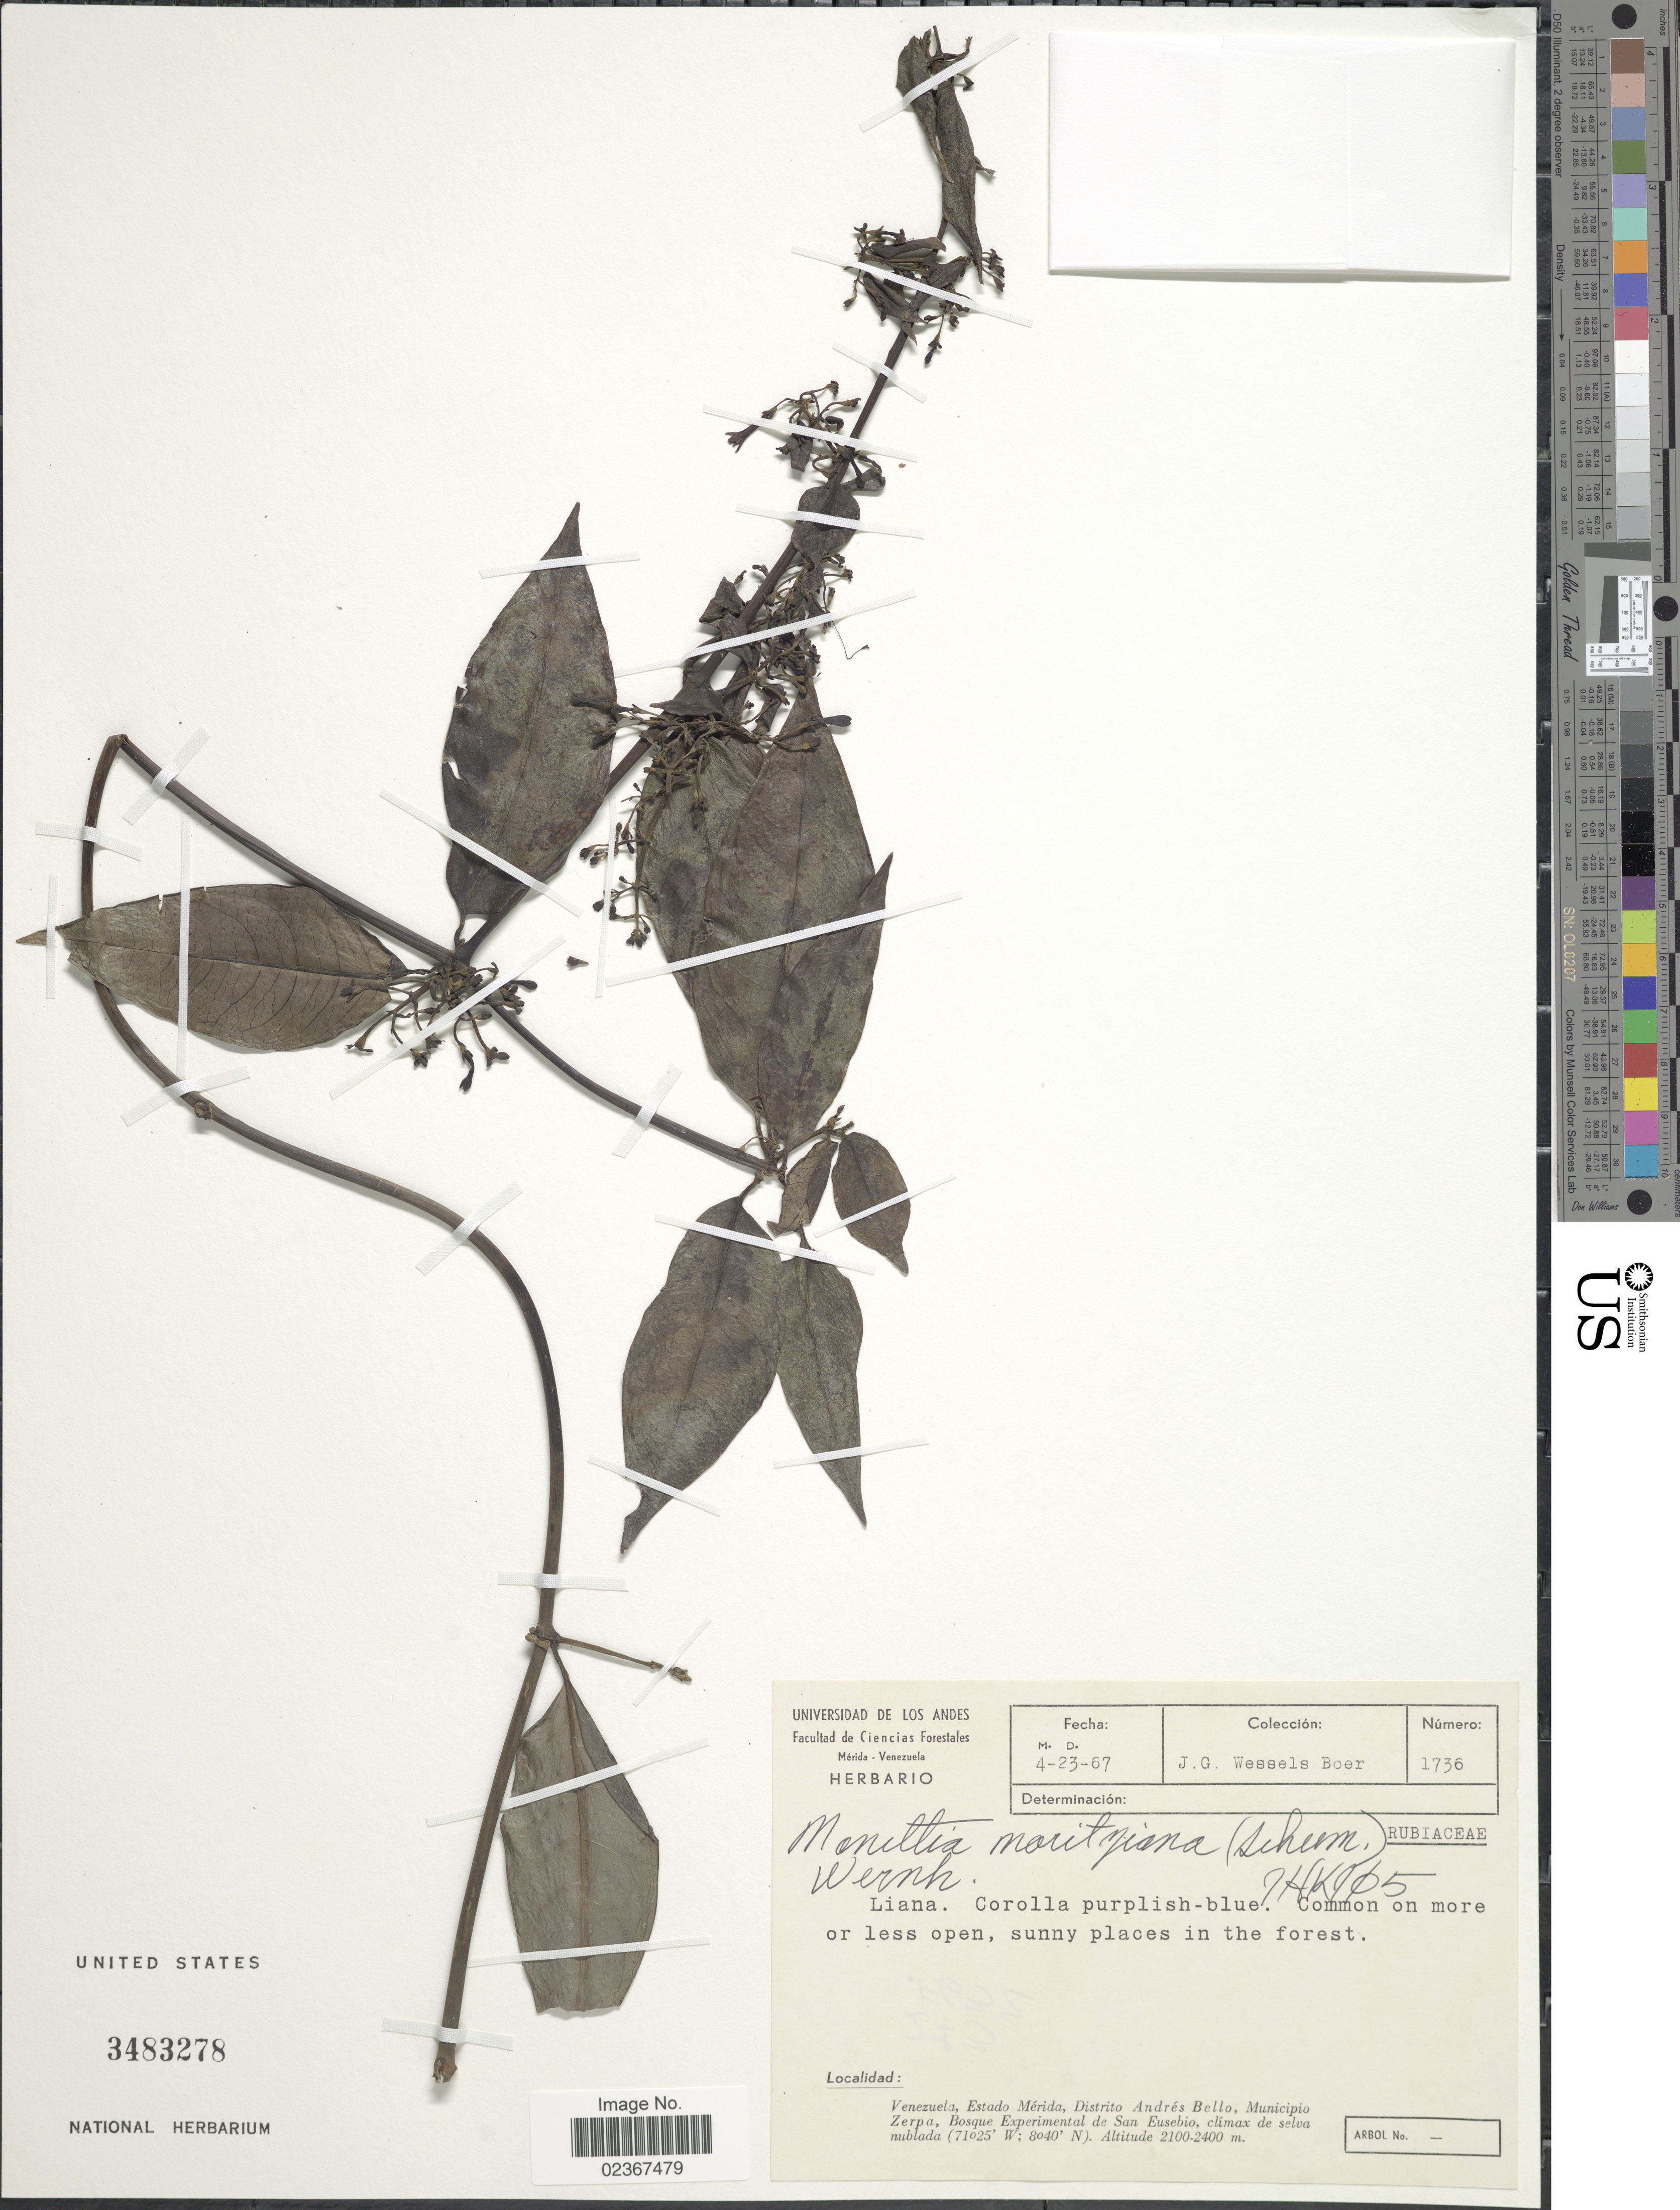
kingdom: Plantae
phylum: Tracheophyta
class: Magnoliopsida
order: Gentianales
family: Rubiaceae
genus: Manettia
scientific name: Manettia moritziana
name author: (K. Schum.) Wernham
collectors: J. G. Wessels Boer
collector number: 1736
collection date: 1967-01-23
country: Venezuela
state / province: Mérida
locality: Distrito Andres Bello, Municipio Zerpa, Bosque Experimental de San Eusebio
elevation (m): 2100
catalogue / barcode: US 3483278